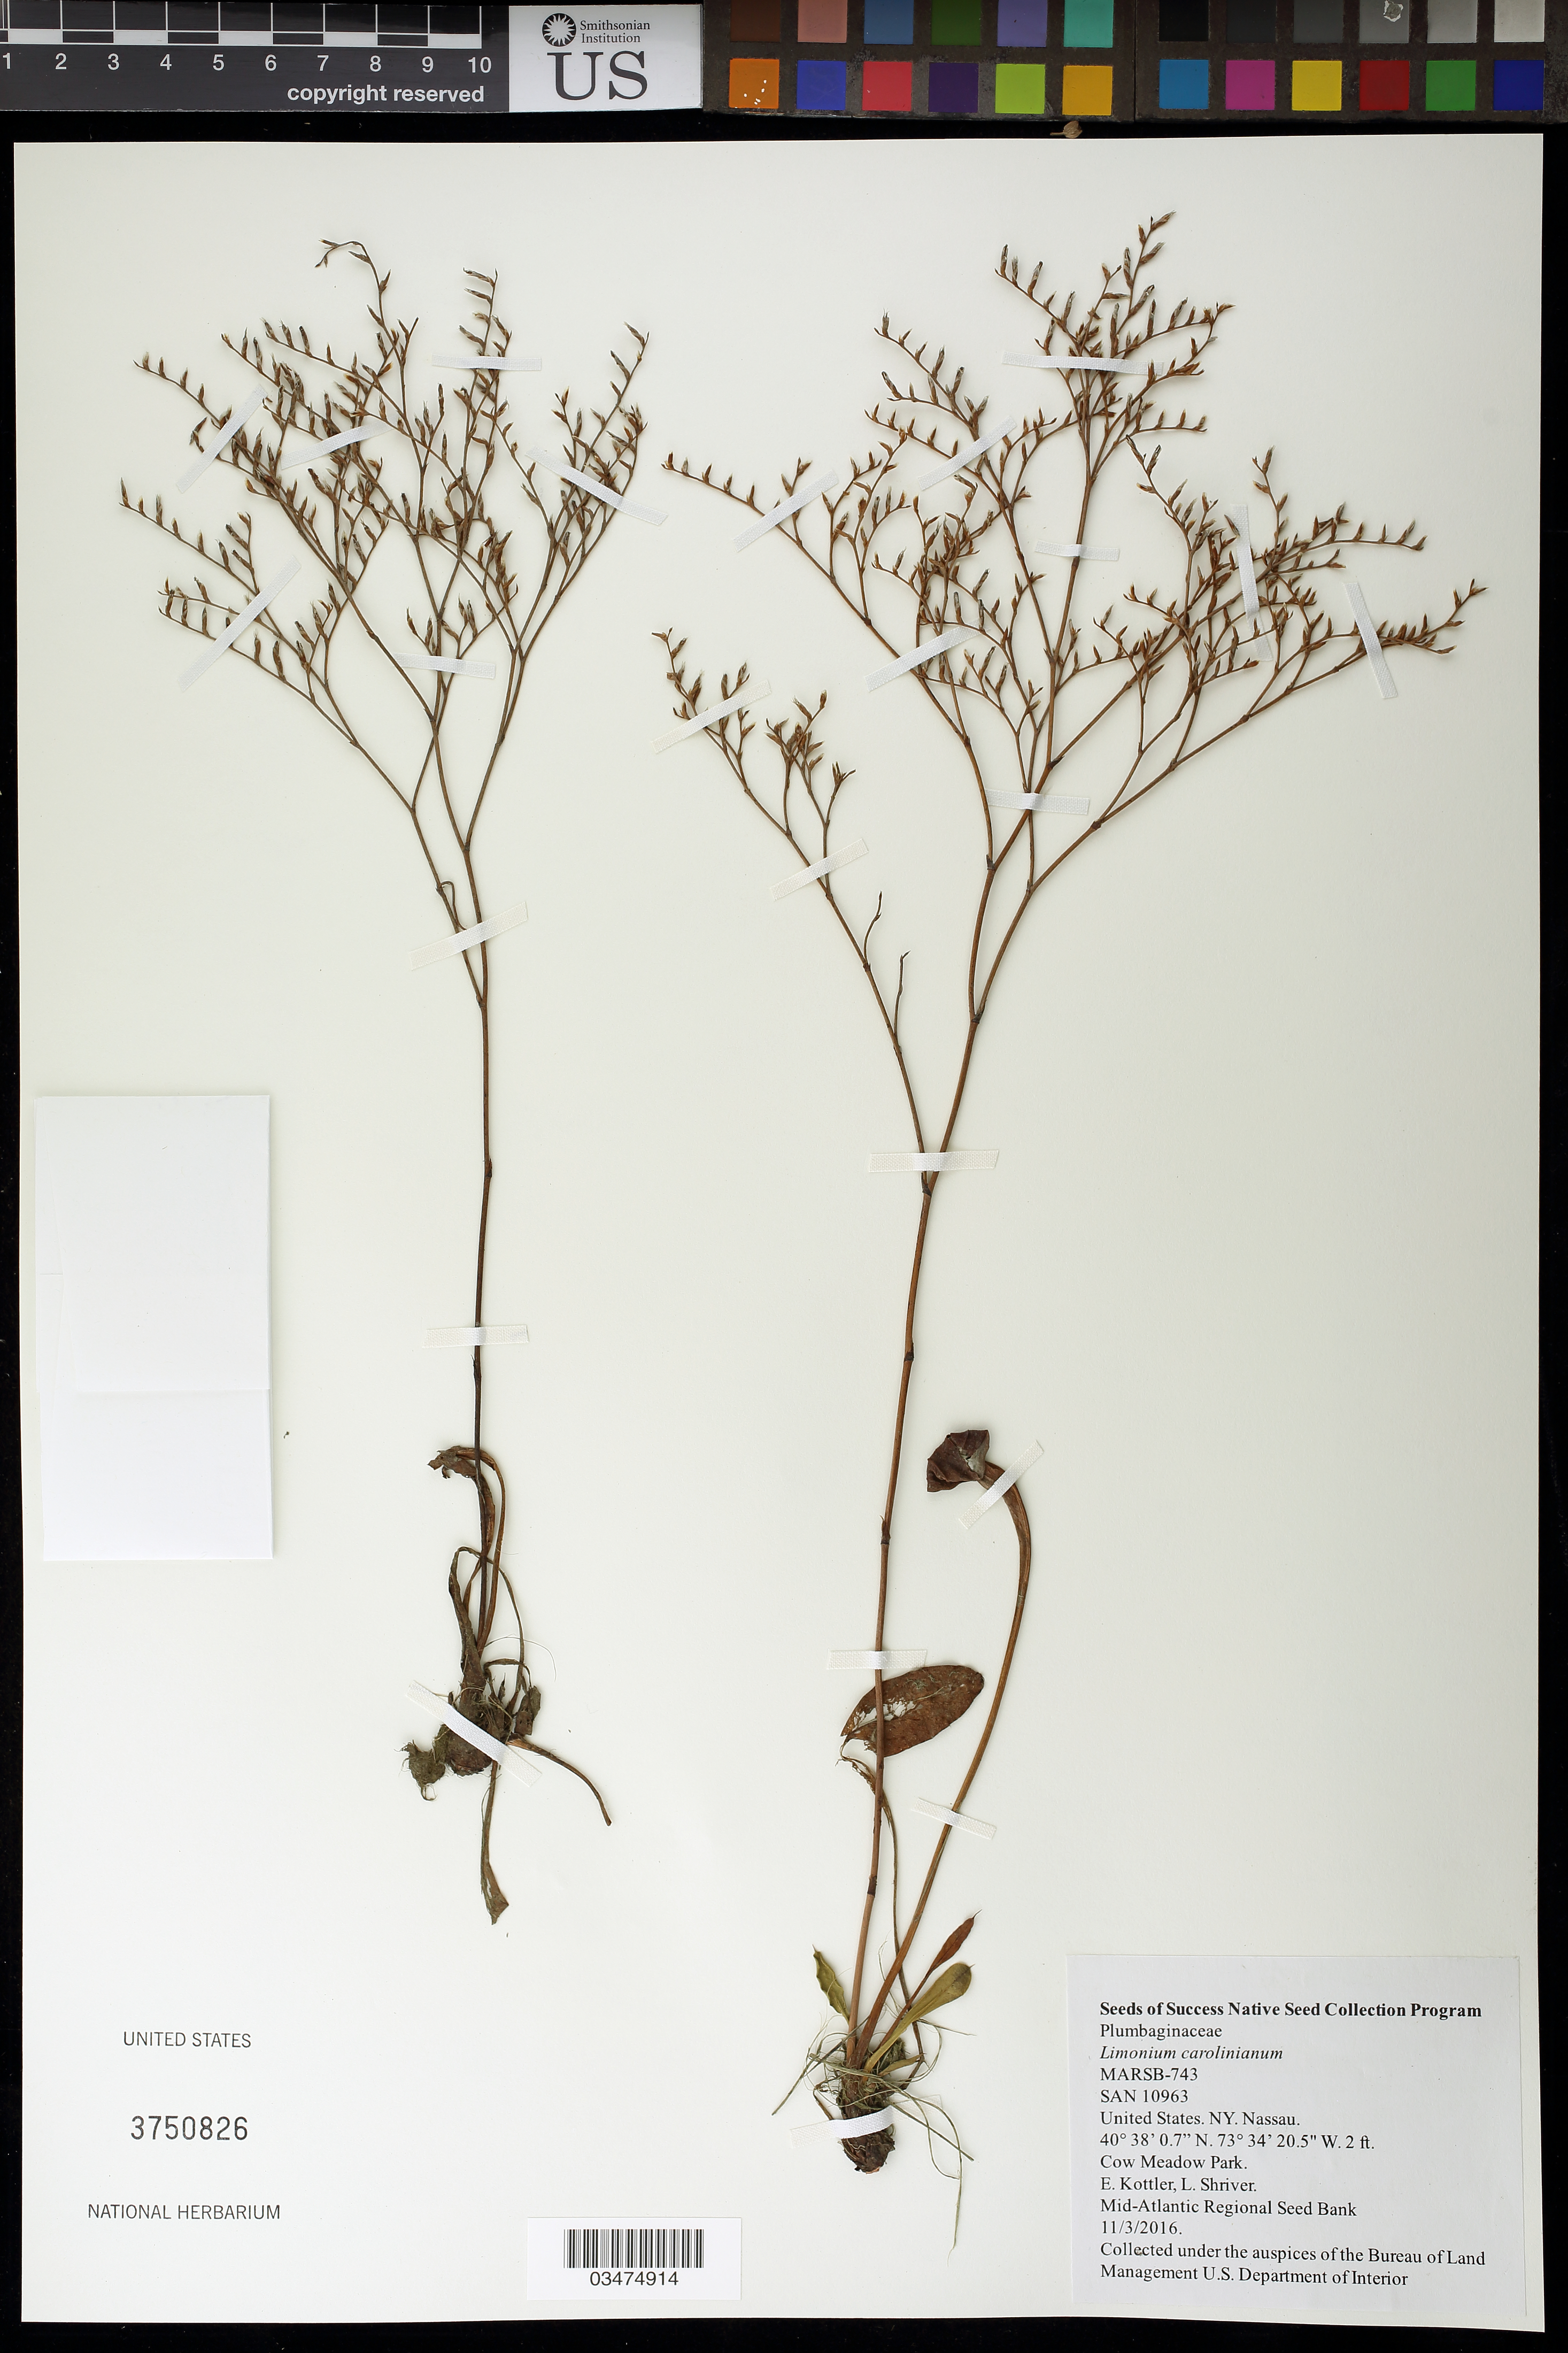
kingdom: Plantae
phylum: Tracheophyta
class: Magnoliopsida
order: Caryophyllales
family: Plumbaginaceae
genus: Limonium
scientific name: Limonium carolinianum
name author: (Walter) Britton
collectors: E. Kottler & L. Shriver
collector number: MARSB-743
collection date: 2016-11-03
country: United States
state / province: New York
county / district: Nassau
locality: Cow Meadow Park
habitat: Tidal high salt marsh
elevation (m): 1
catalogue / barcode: US 3750826